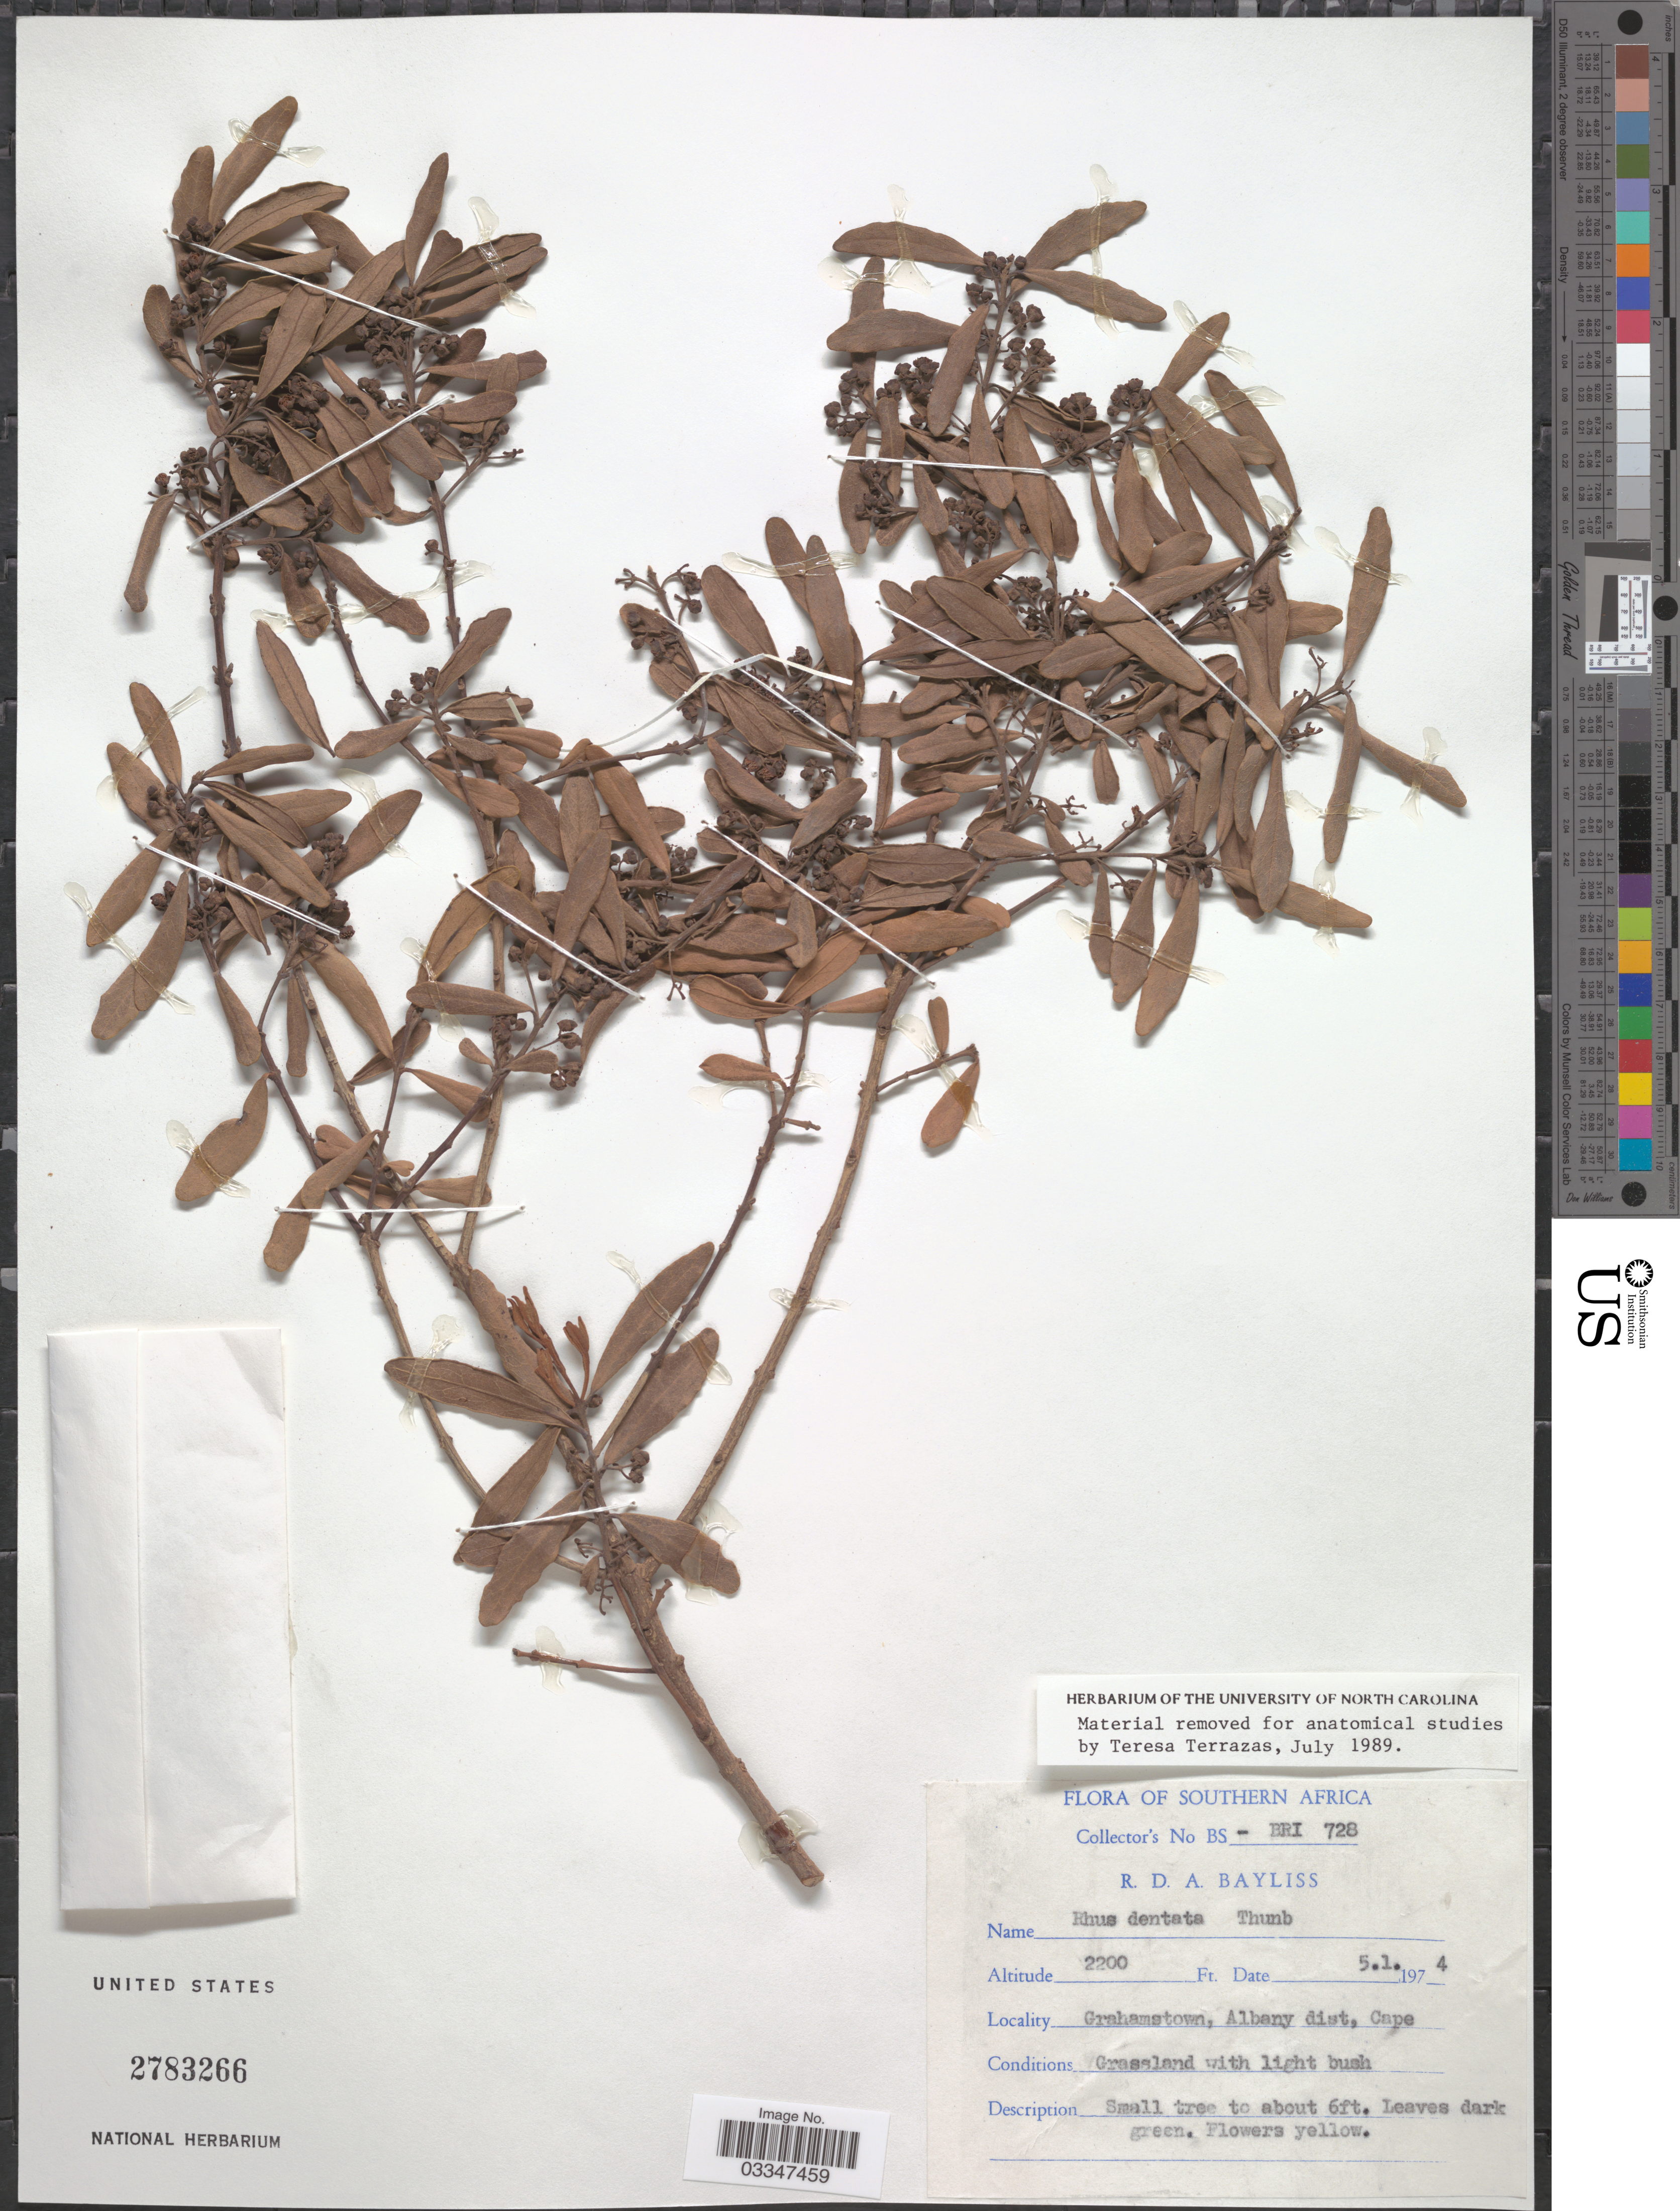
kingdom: Plantae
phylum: Tracheophyta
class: Magnoliopsida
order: Sapindales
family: Anacardiaceae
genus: Rhus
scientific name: Rhus dentata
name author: Thunb.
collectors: R. Bayliss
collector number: BS/ BRI 728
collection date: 1974-01-05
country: South Africa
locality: Southern Africa. Grahamstown, Albany dist, Cape.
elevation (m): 671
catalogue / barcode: US 2783266